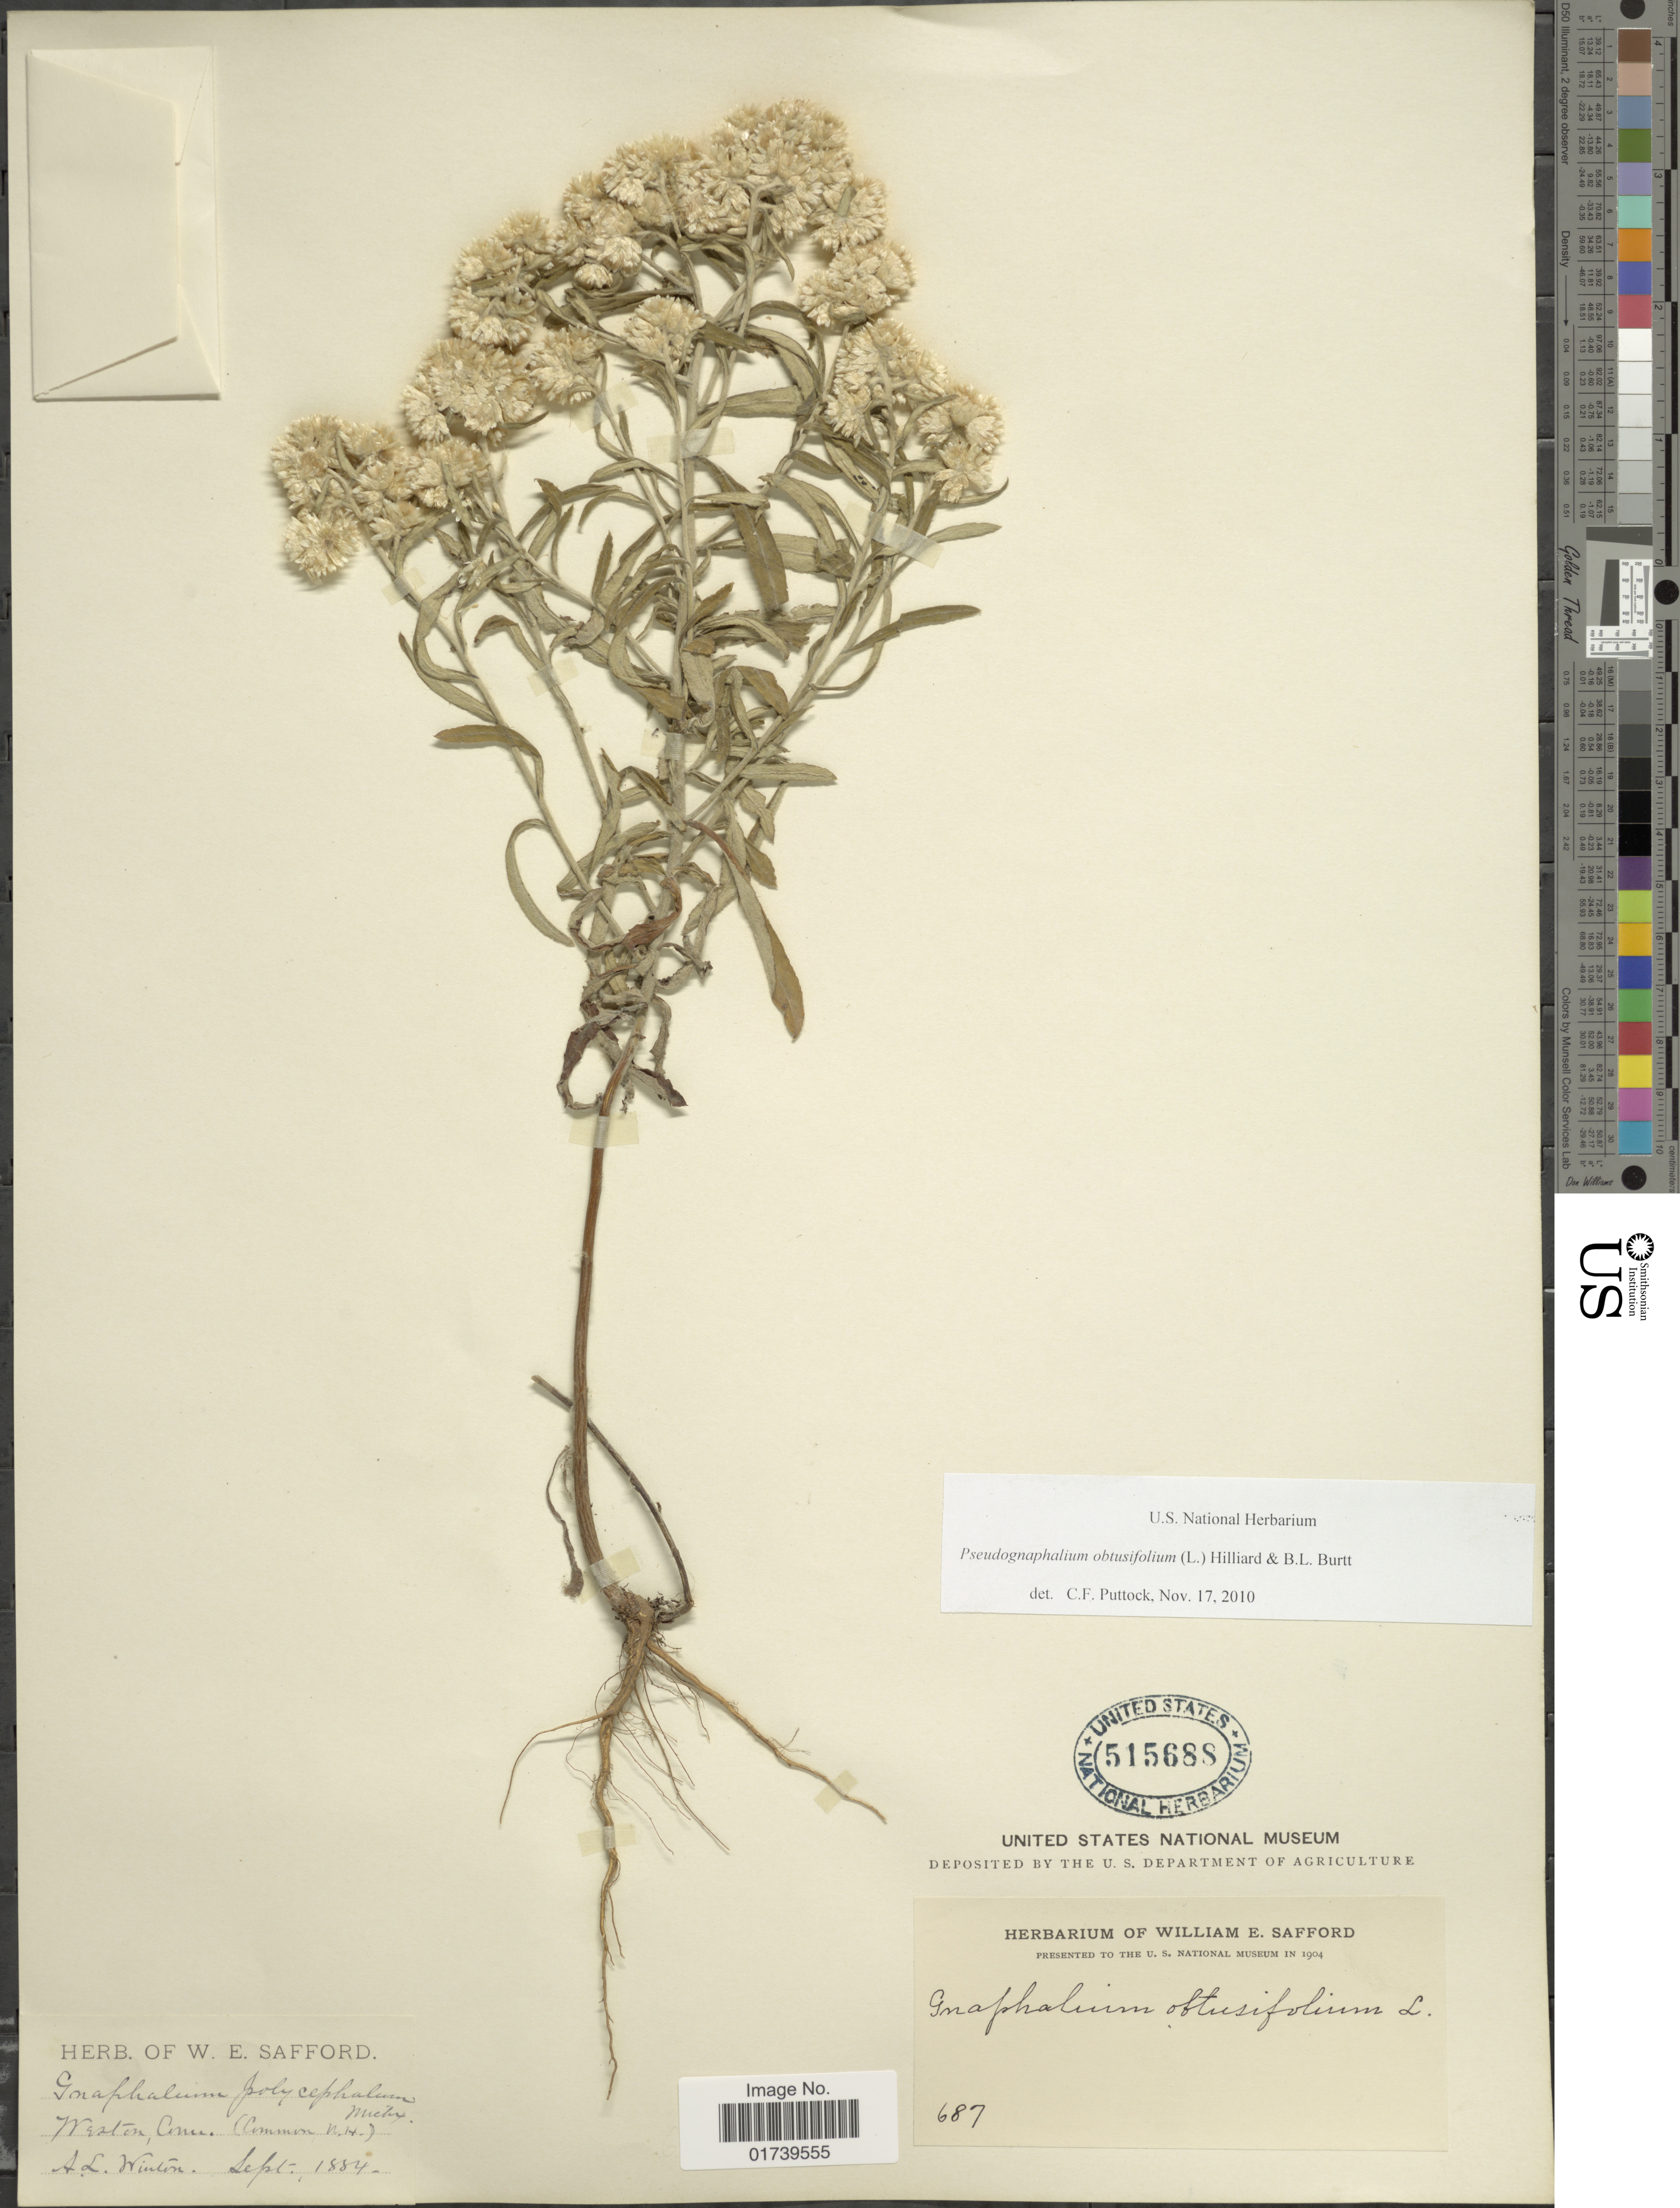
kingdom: Plantae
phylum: Tracheophyta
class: Magnoliopsida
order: Asterales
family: Asteraceae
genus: Pseudognaphalium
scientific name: Pseudognaphalium obtusifolium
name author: (L.) Hilliard & B.L. Burtt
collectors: A. Winton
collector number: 687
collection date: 1884-09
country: United States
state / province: Connecticut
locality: Weston, Conn.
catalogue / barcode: US 515688